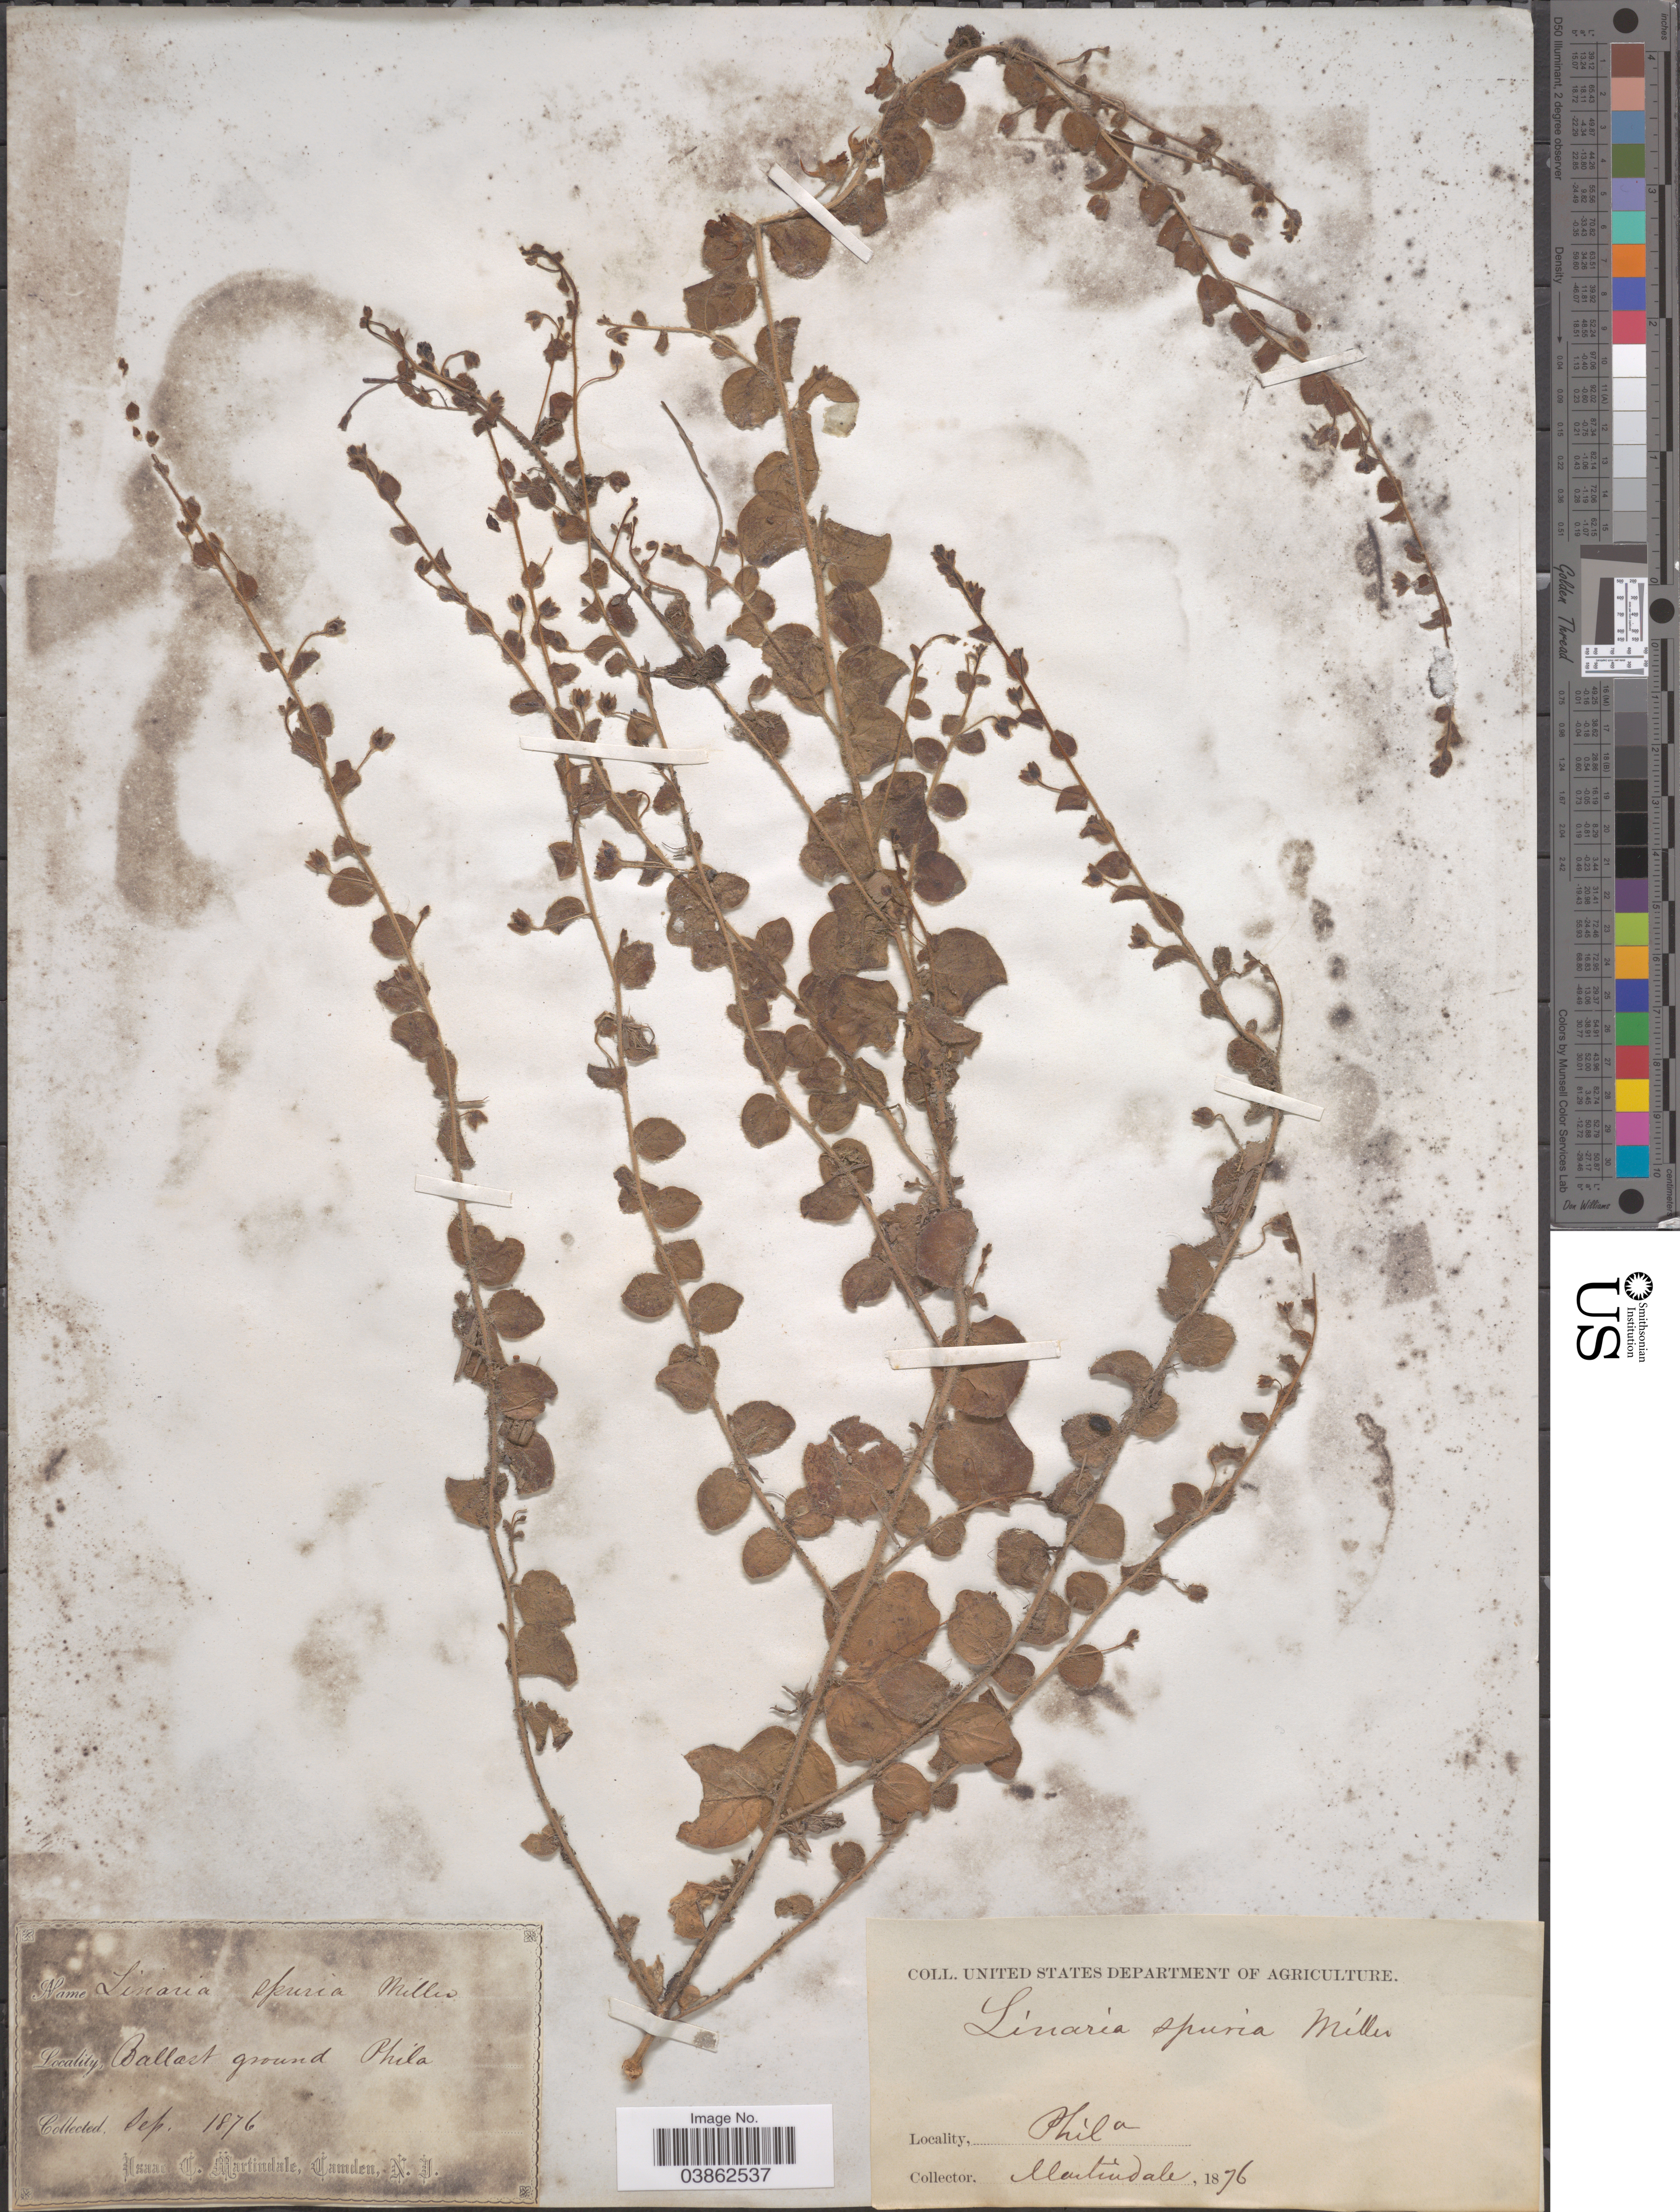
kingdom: Plantae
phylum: Tracheophyta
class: Magnoliopsida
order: Lamiales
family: Plantaginaceae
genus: Kickxia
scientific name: Kickxia spuria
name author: (L.) Dumort.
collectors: I. C. Martindale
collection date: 1876-09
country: United States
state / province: New Jersey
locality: Phila.